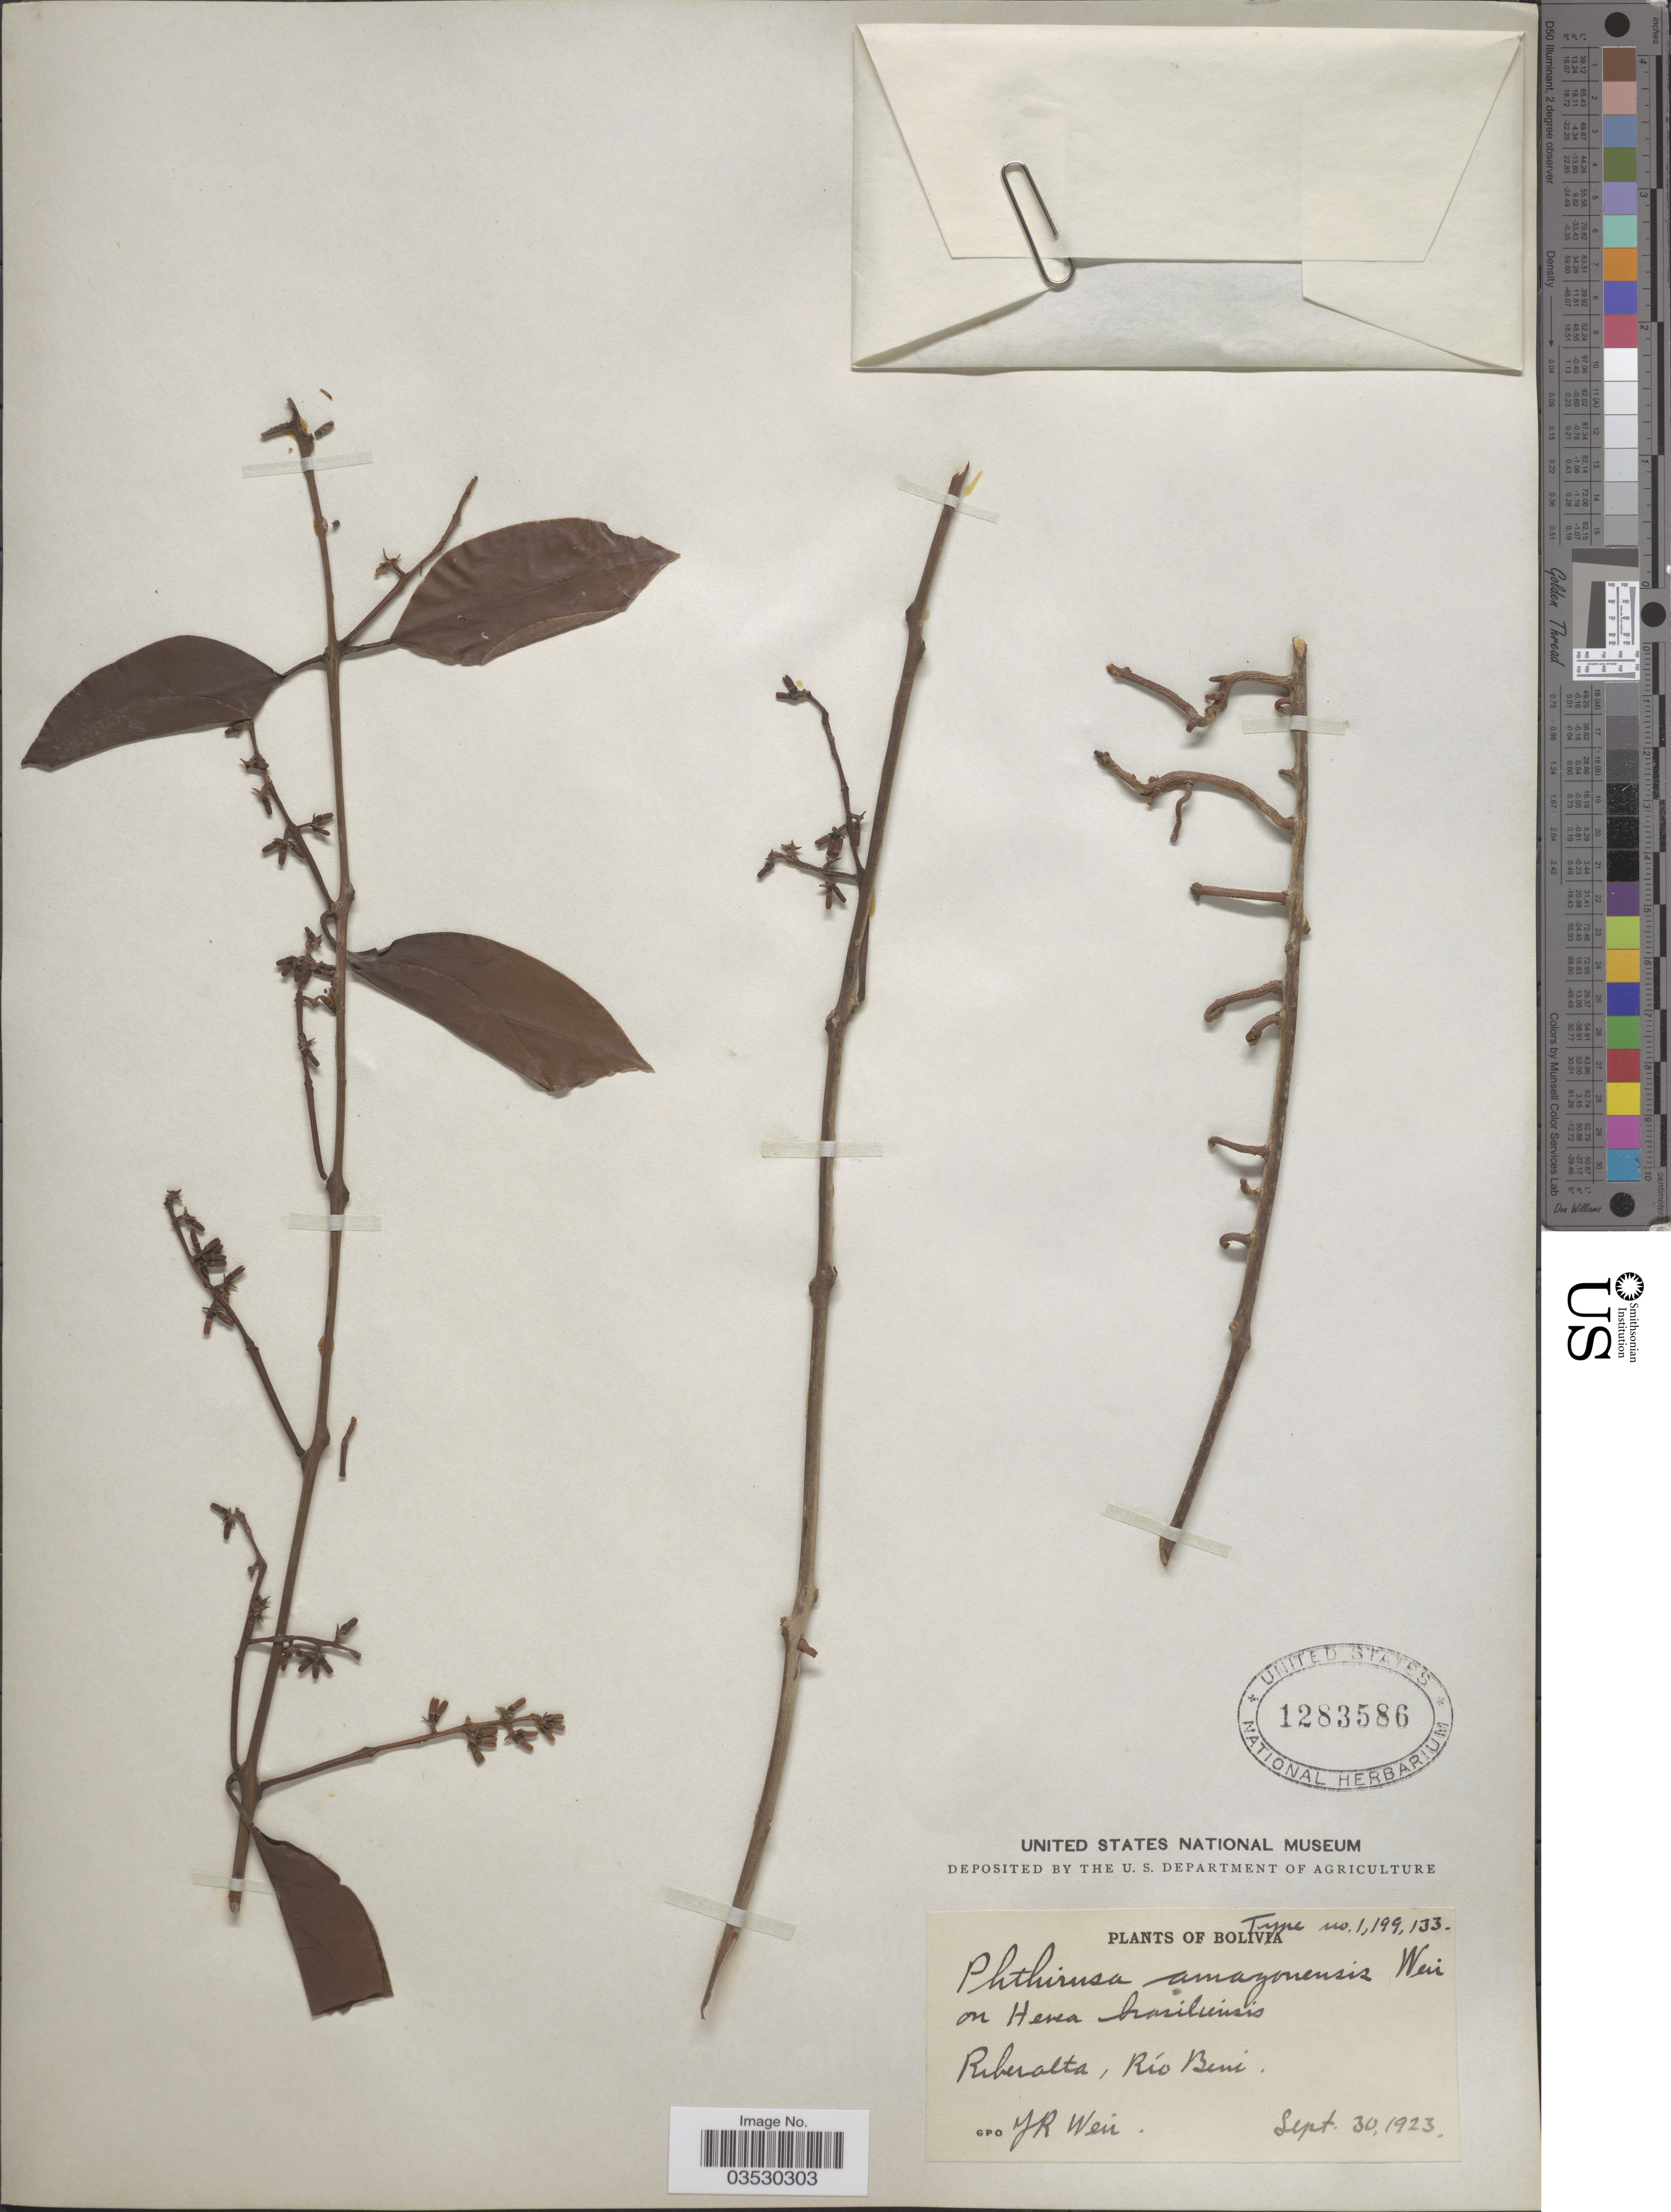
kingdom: Plantae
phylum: Tracheophyta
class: Magnoliopsida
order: Santalales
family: Loranthaceae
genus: Phthirusa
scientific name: Phthirusa amazonensis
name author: Weir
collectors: J. Weir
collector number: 1199/133?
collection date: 1923-09-30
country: Bolivia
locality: Riberalta, Río Beni.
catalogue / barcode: US 1283586